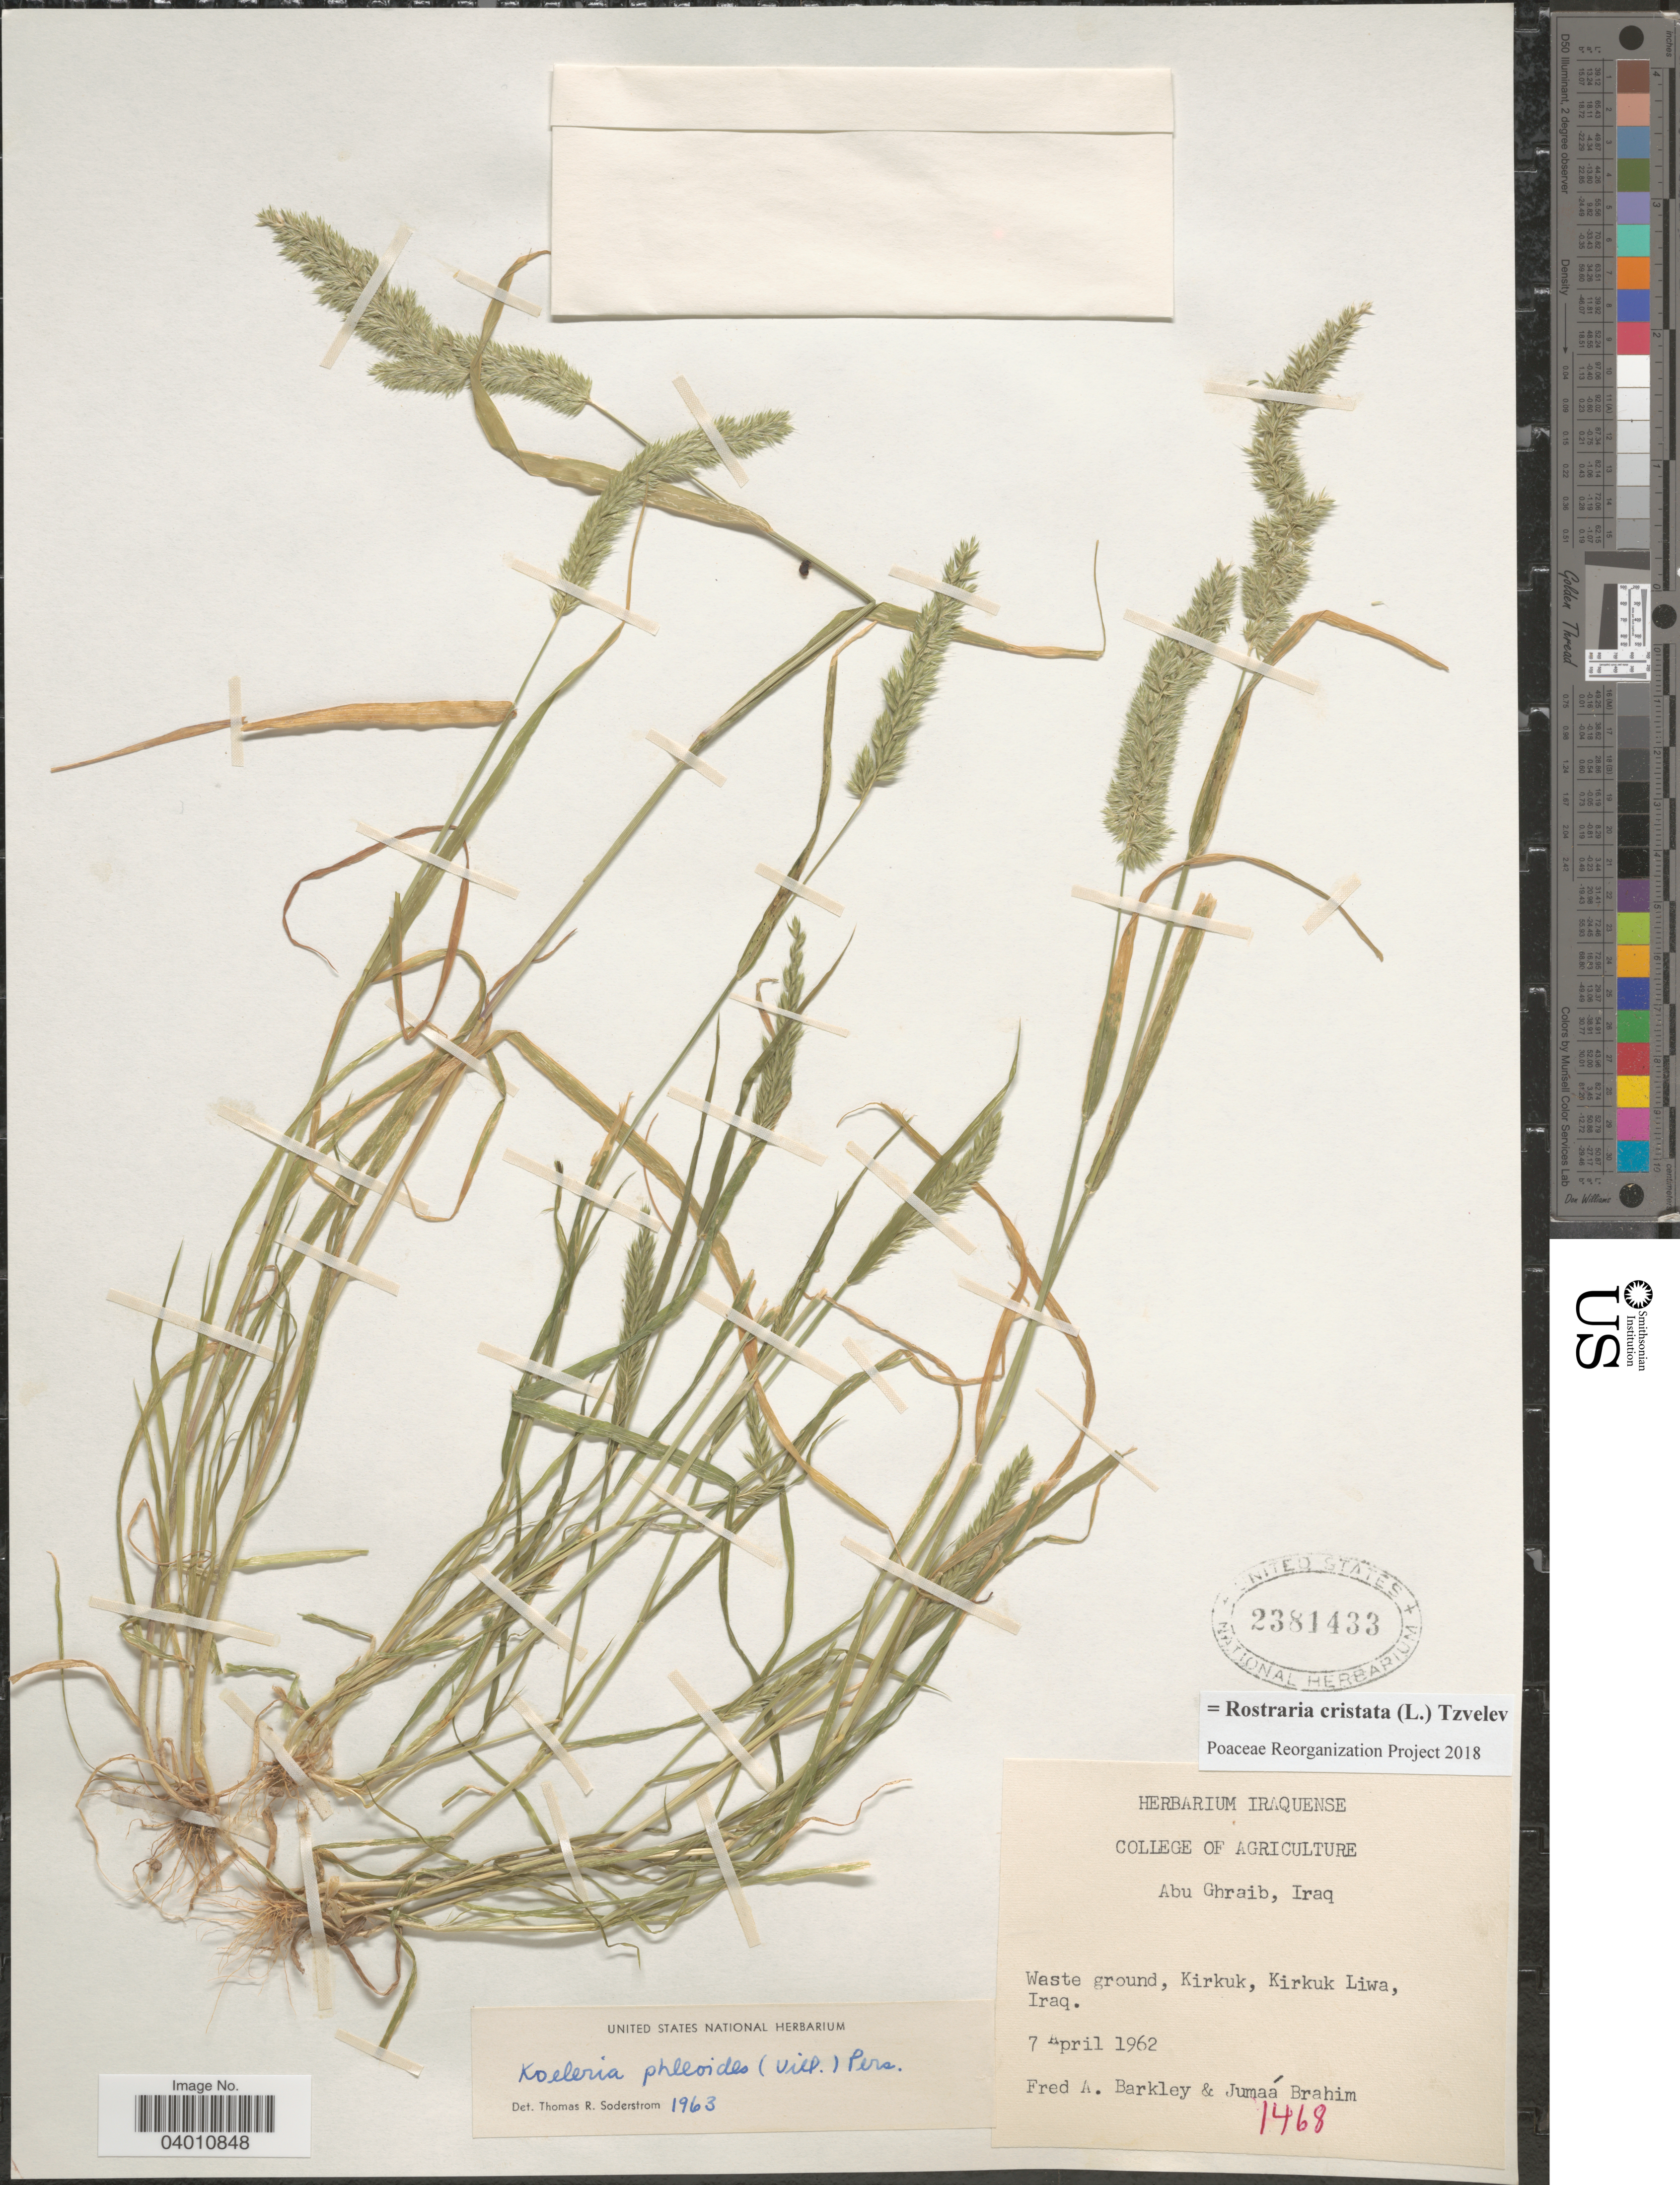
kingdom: Plantae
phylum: Tracheophyta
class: Liliopsida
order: Poales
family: Poaceae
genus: Rostraria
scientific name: Rostraria cristata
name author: (L.) Tzvelev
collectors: F. A. Barkley & Brahim M., J.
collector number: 1468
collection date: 1962-04-07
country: Iraq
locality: Waste ground, Kirkuk, Kirkuk Liwa.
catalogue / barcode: US 2381433